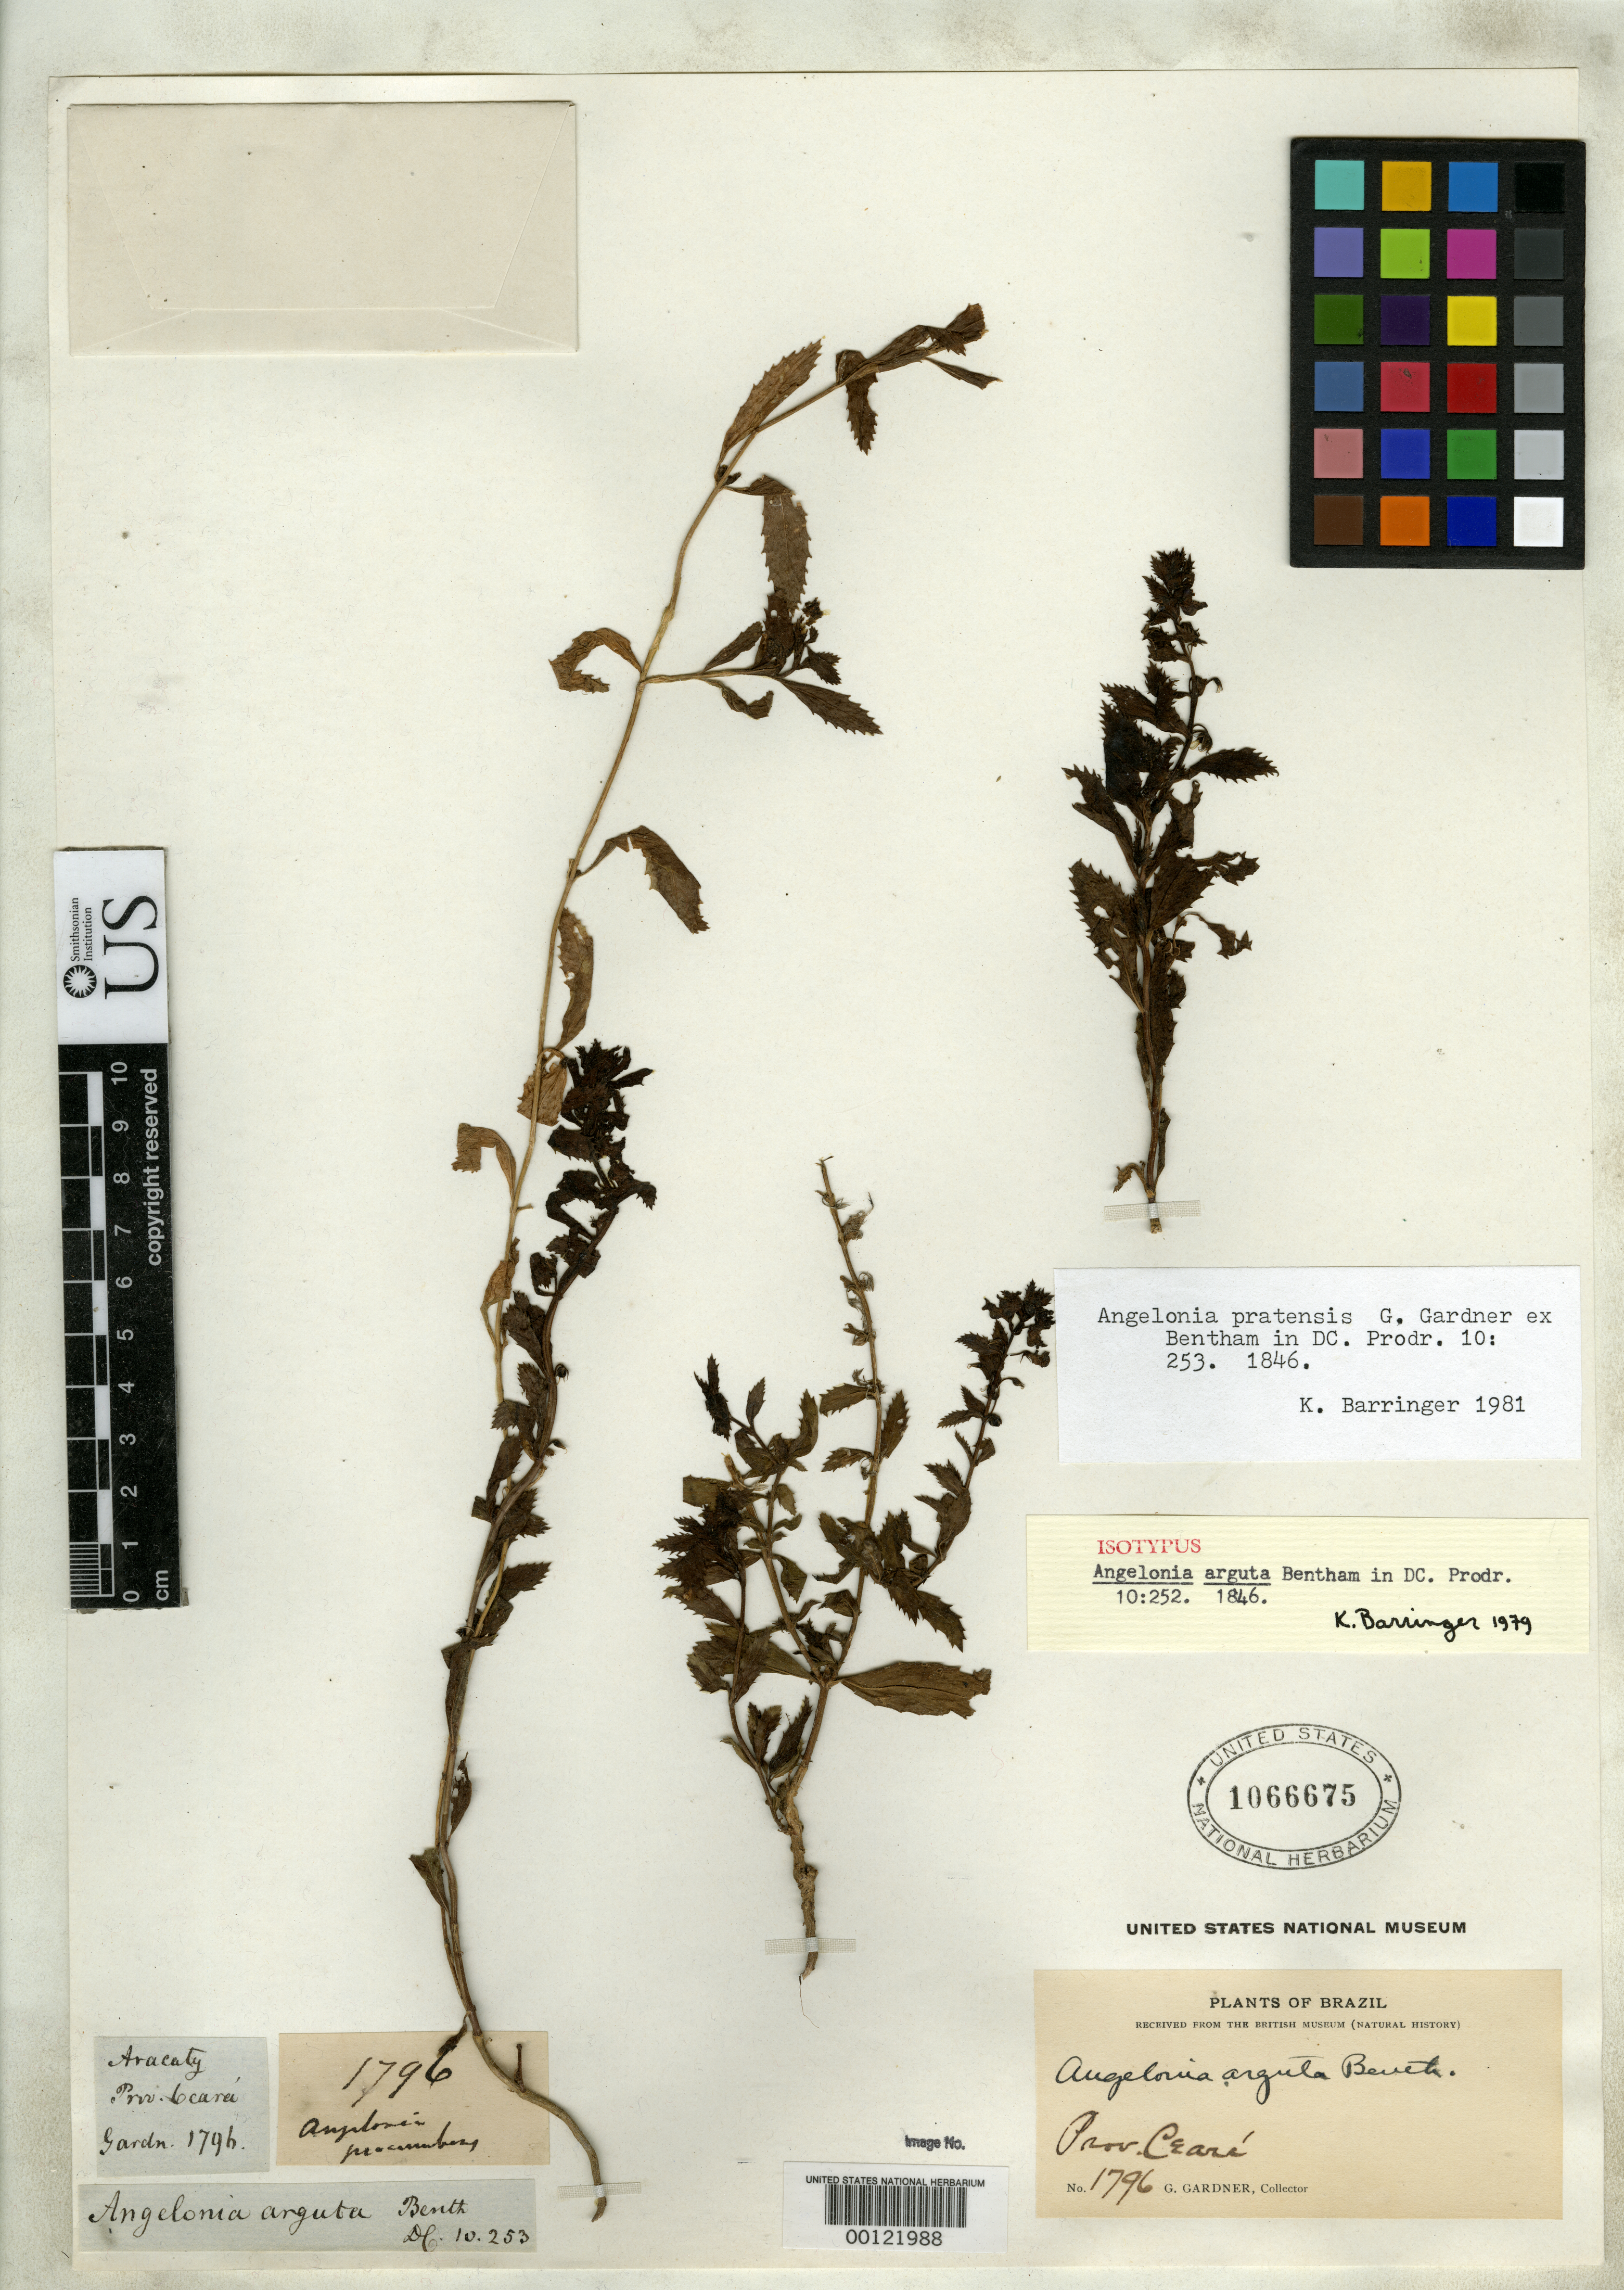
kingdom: Plantae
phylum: Tracheophyta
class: Magnoliopsida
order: Lamiales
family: Plantaginaceae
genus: Angelonia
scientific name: Angelonia arguta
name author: Benth. in DC.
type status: Isosyntype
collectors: G. Gardner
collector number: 1796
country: Brazil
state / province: Ceará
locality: Avacaty.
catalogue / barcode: US 1066675